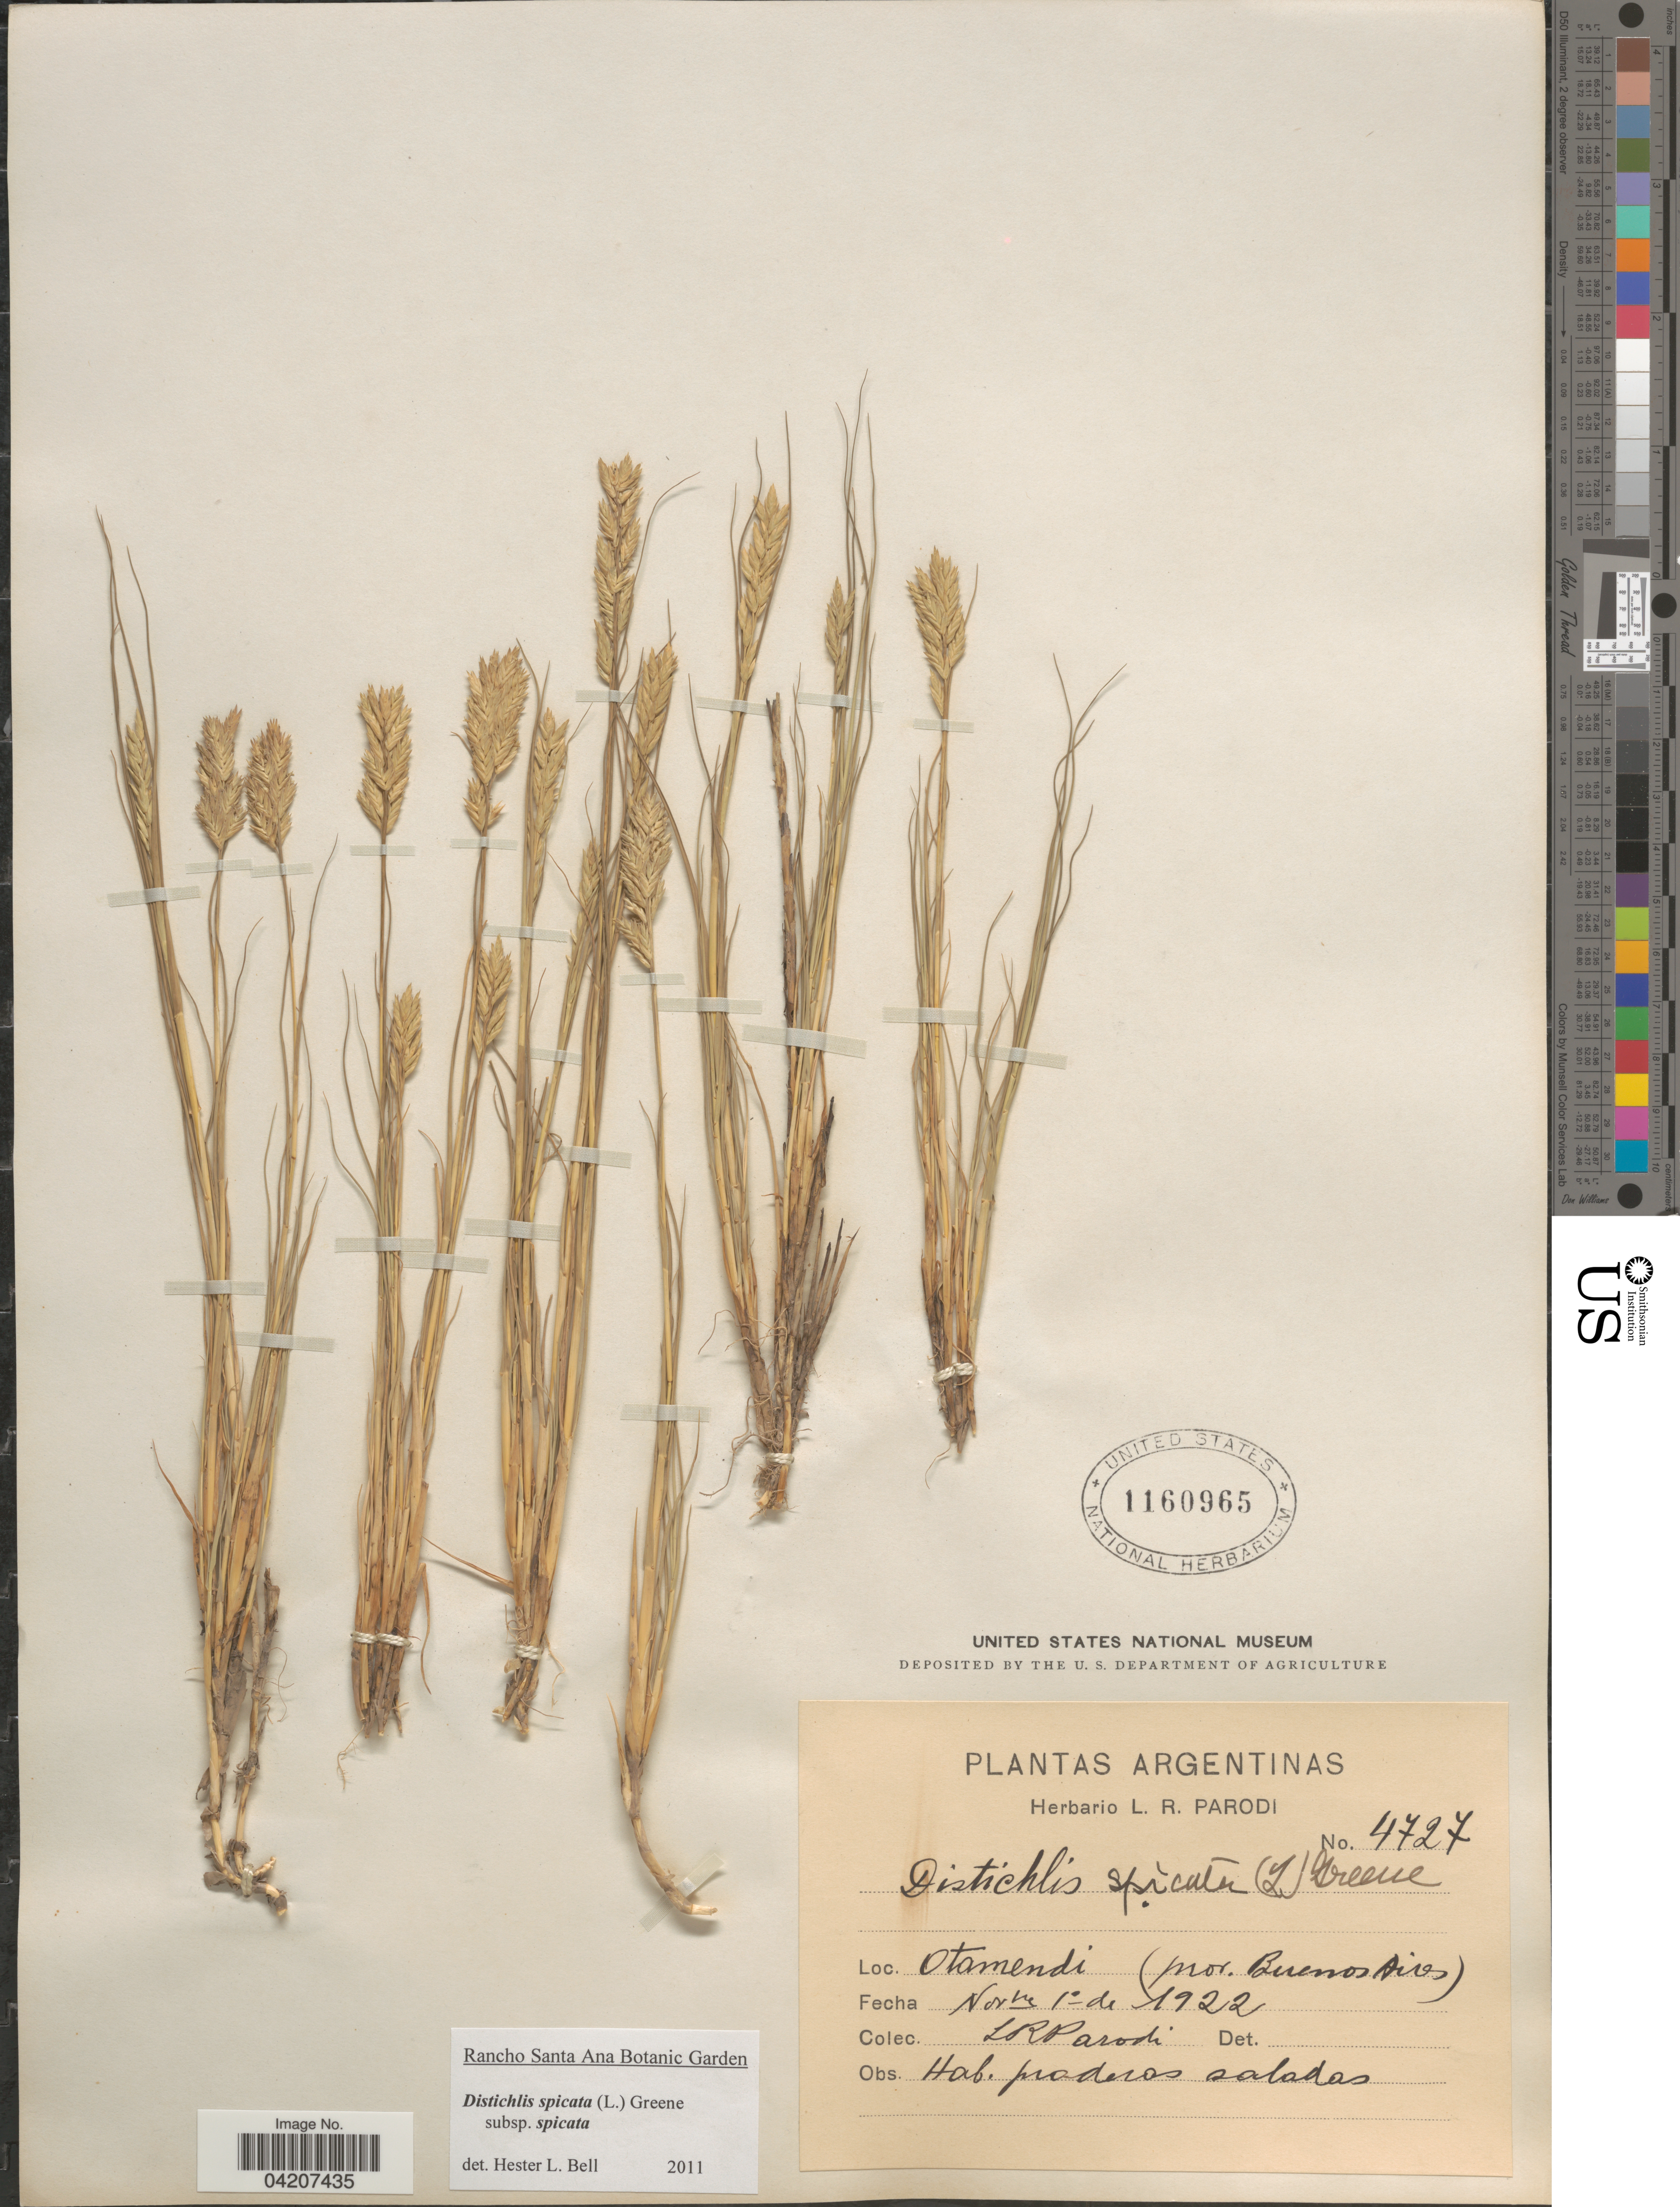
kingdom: Plantae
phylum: Tracheophyta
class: Liliopsida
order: Poales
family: Poaceae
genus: Distichlis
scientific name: Distichlis spicata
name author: (L.) Greene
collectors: L. R. Parodi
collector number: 4727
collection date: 1922-11-01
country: Argentina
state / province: Buenos Aires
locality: Otamendi.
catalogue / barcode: US 1160965